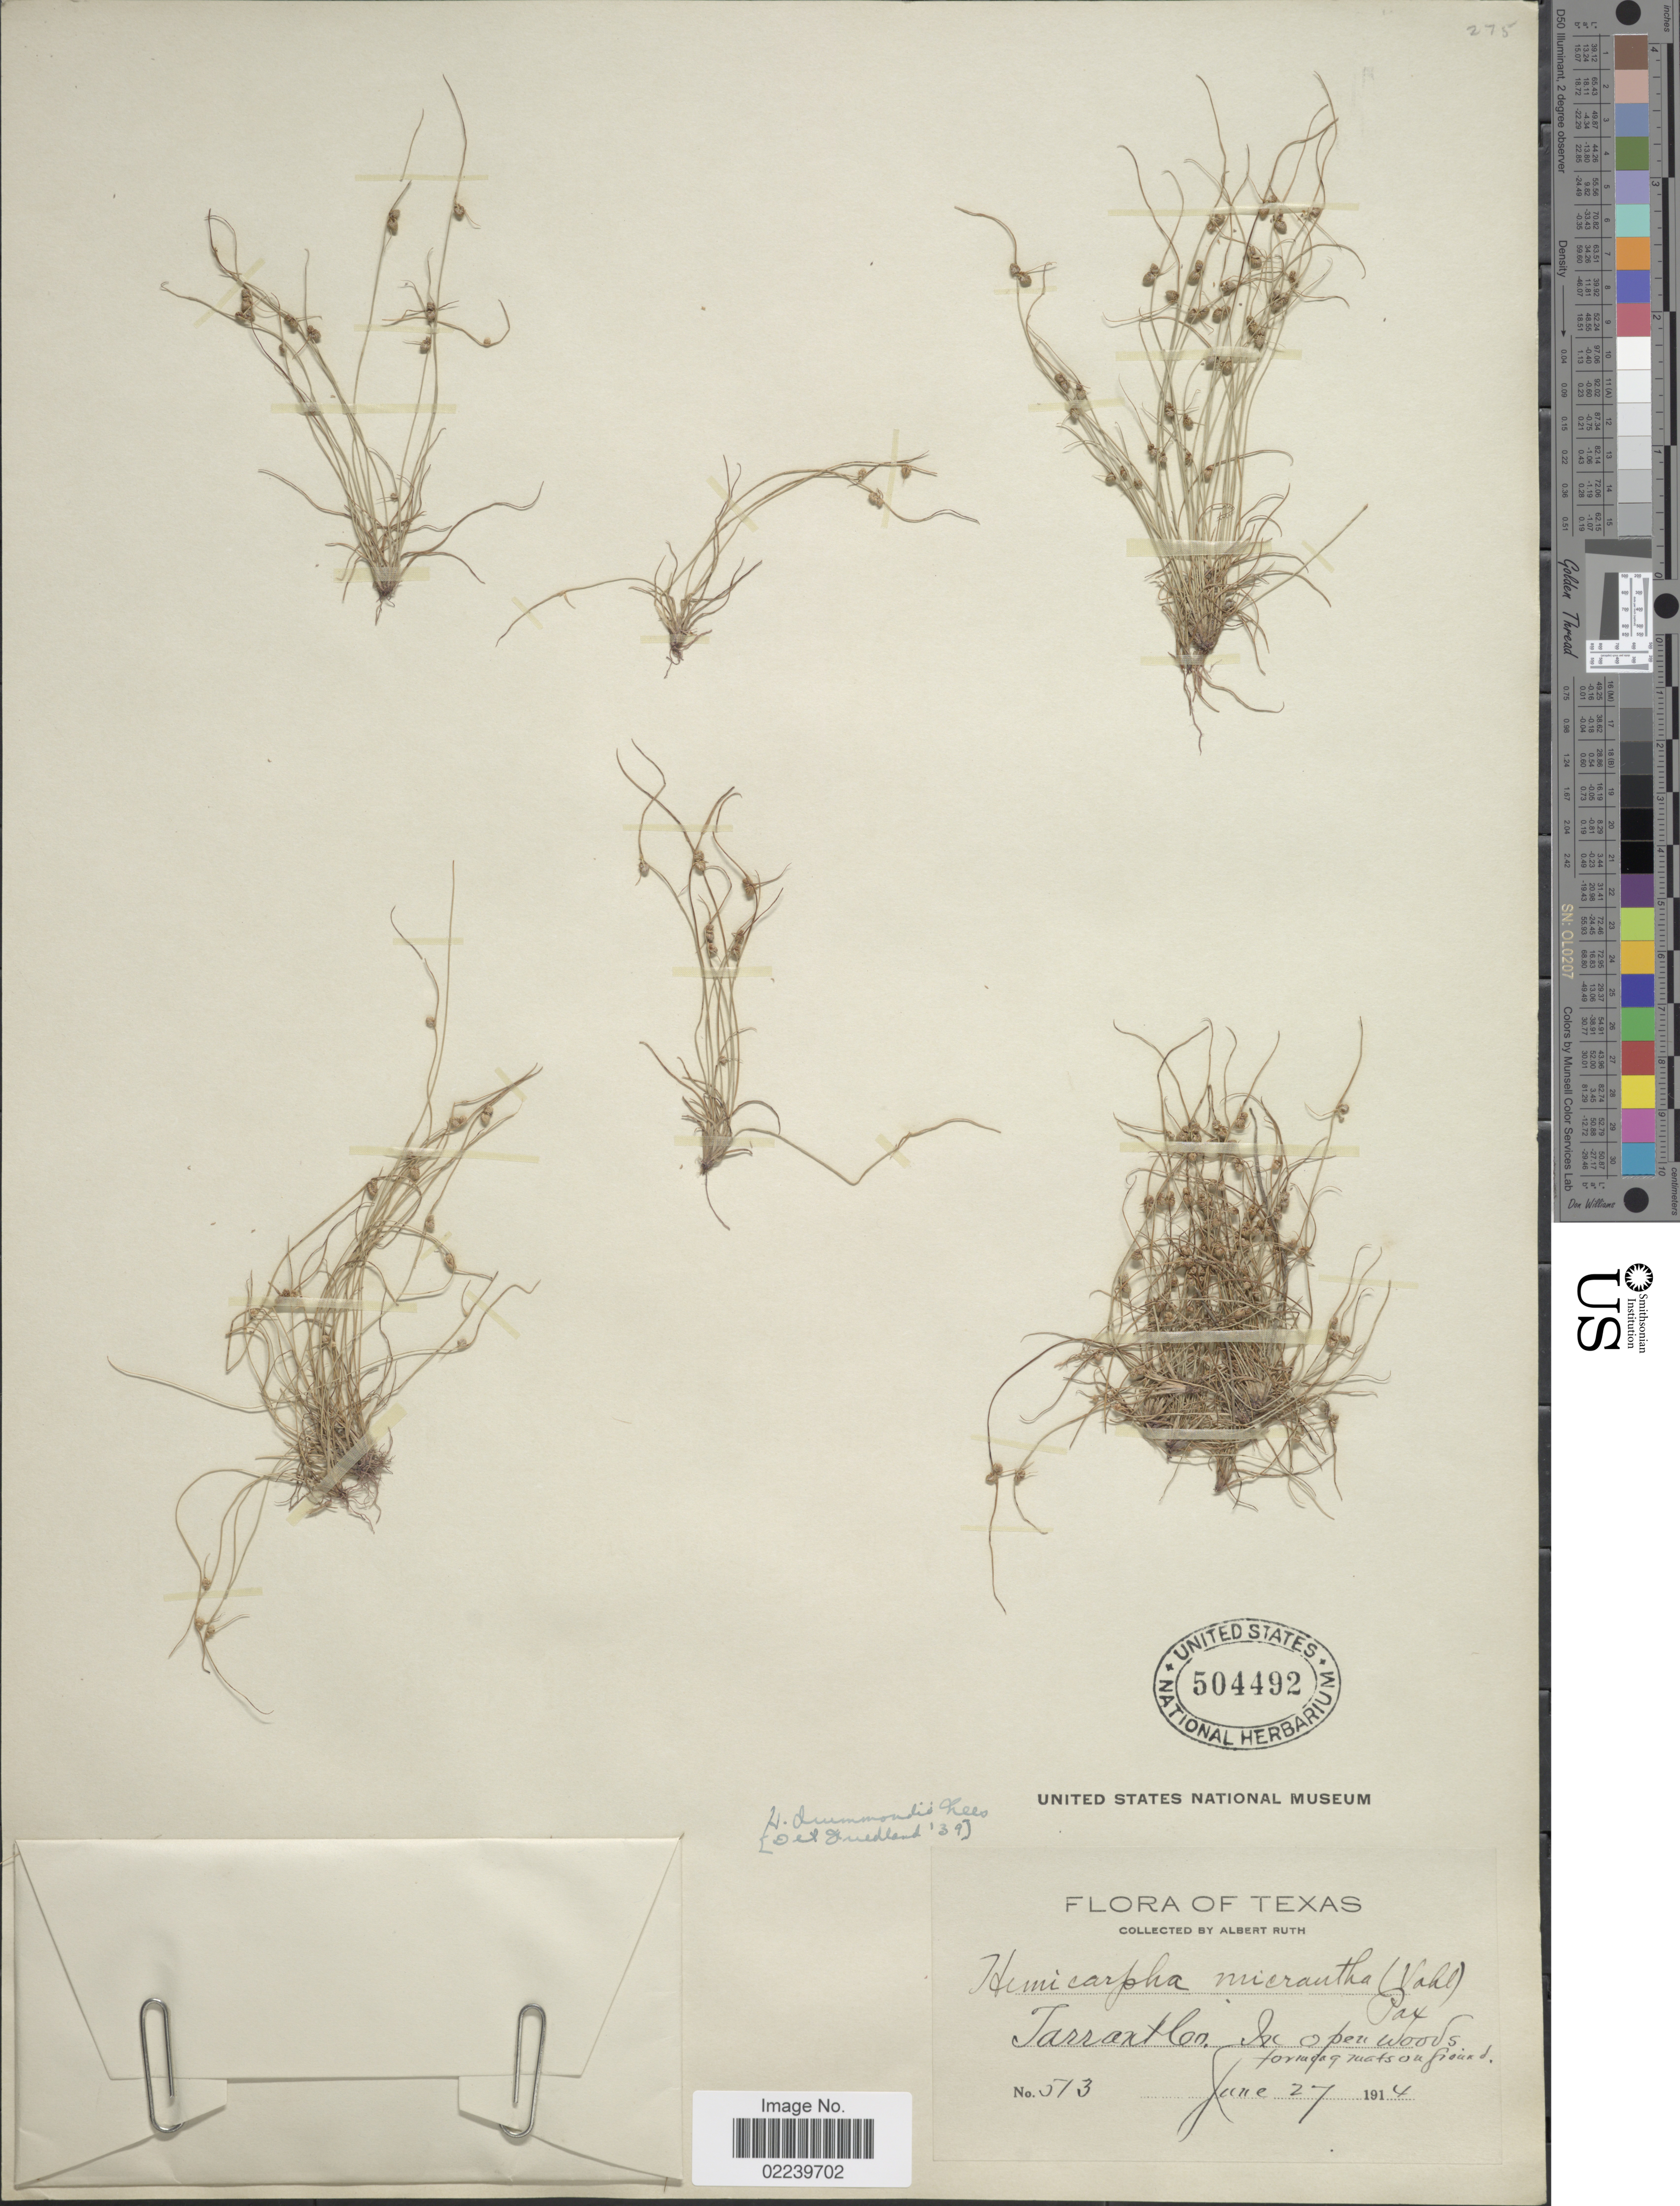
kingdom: Plantae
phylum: Tracheophyta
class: Liliopsida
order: Poales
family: Cyperaceae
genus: Cyperus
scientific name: Cyperus hemidrummondii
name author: Goetgh.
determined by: Strong, M. T., (US), Smithsonian Institution - National Museum of Natural History (UNITED STATES)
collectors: A. Ruth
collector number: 513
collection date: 1914-06-27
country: United States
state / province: Texas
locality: Tarrant Co.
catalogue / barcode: US 504492